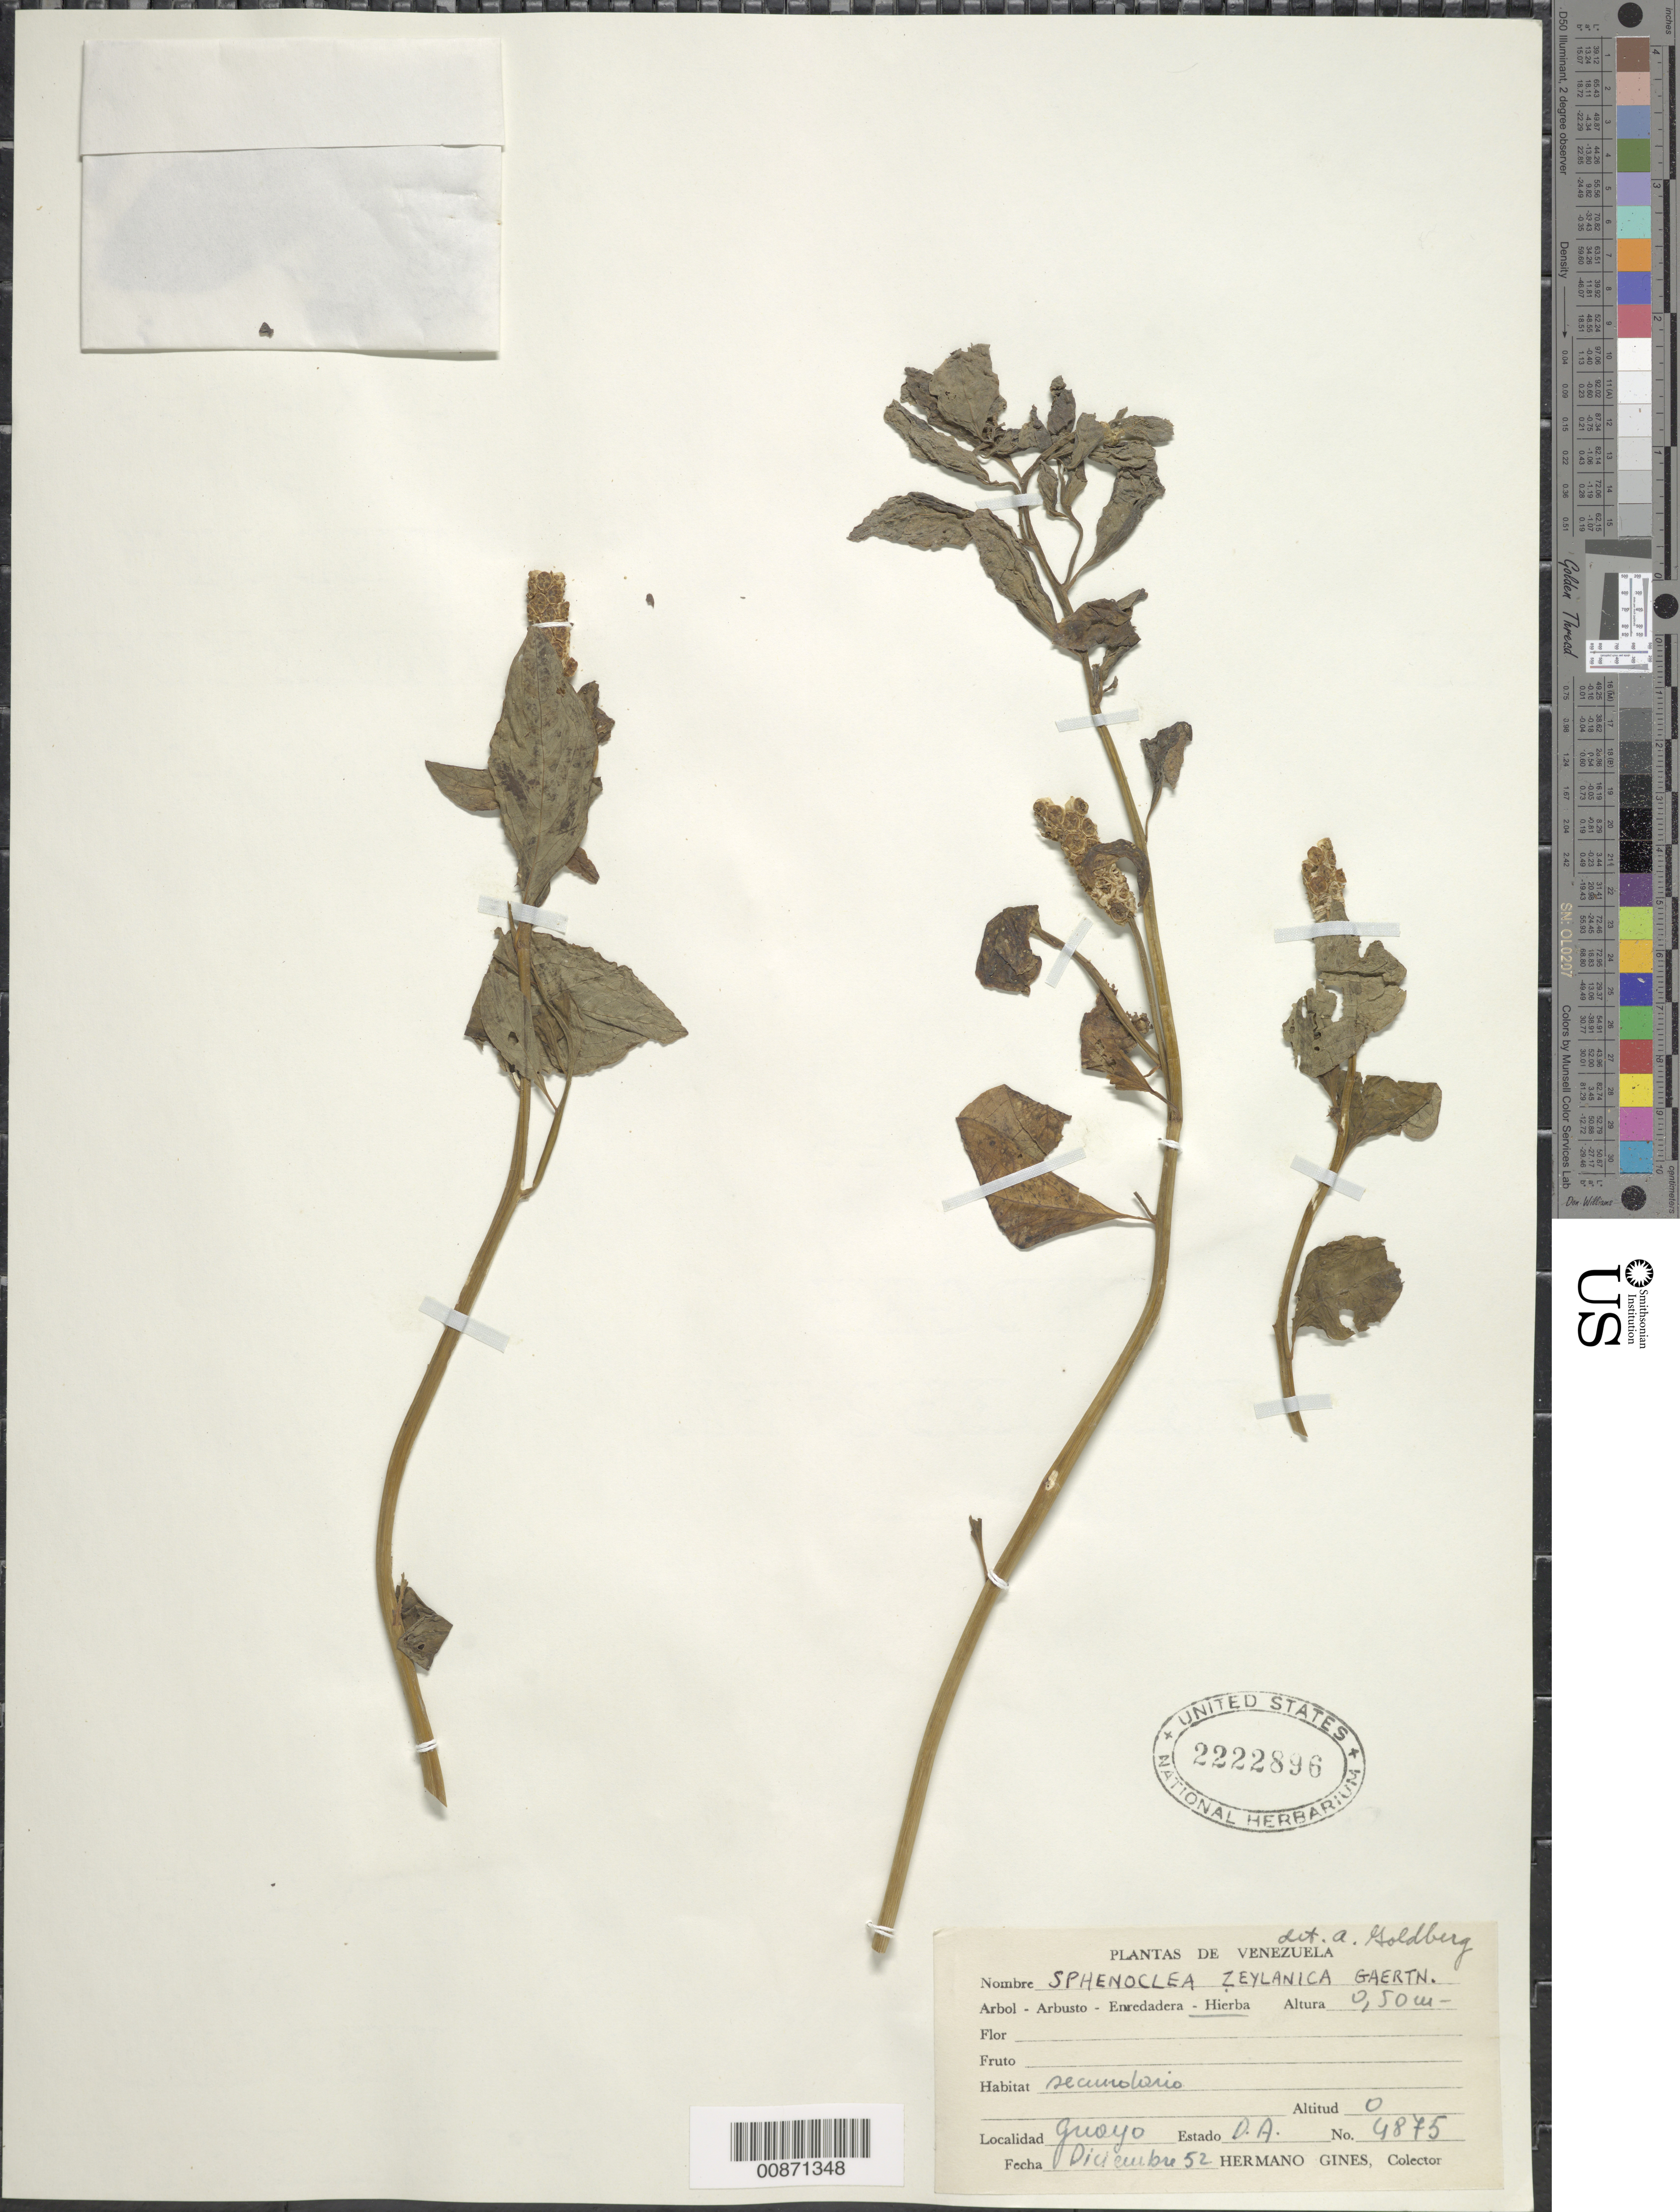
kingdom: Plantae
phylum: Tracheophyta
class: Magnoliopsida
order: Solanales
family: Sphenocleaceae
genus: Sphenoclea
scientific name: Sphenoclea zeylanica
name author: Gaertn.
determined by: Goldberg, Aaron, (US), NMNH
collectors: H. Gines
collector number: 4875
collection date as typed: Dec-52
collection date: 1952-12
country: Venezuela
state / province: Delta Amacuro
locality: Guayo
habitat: Secundario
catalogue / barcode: US 2222896